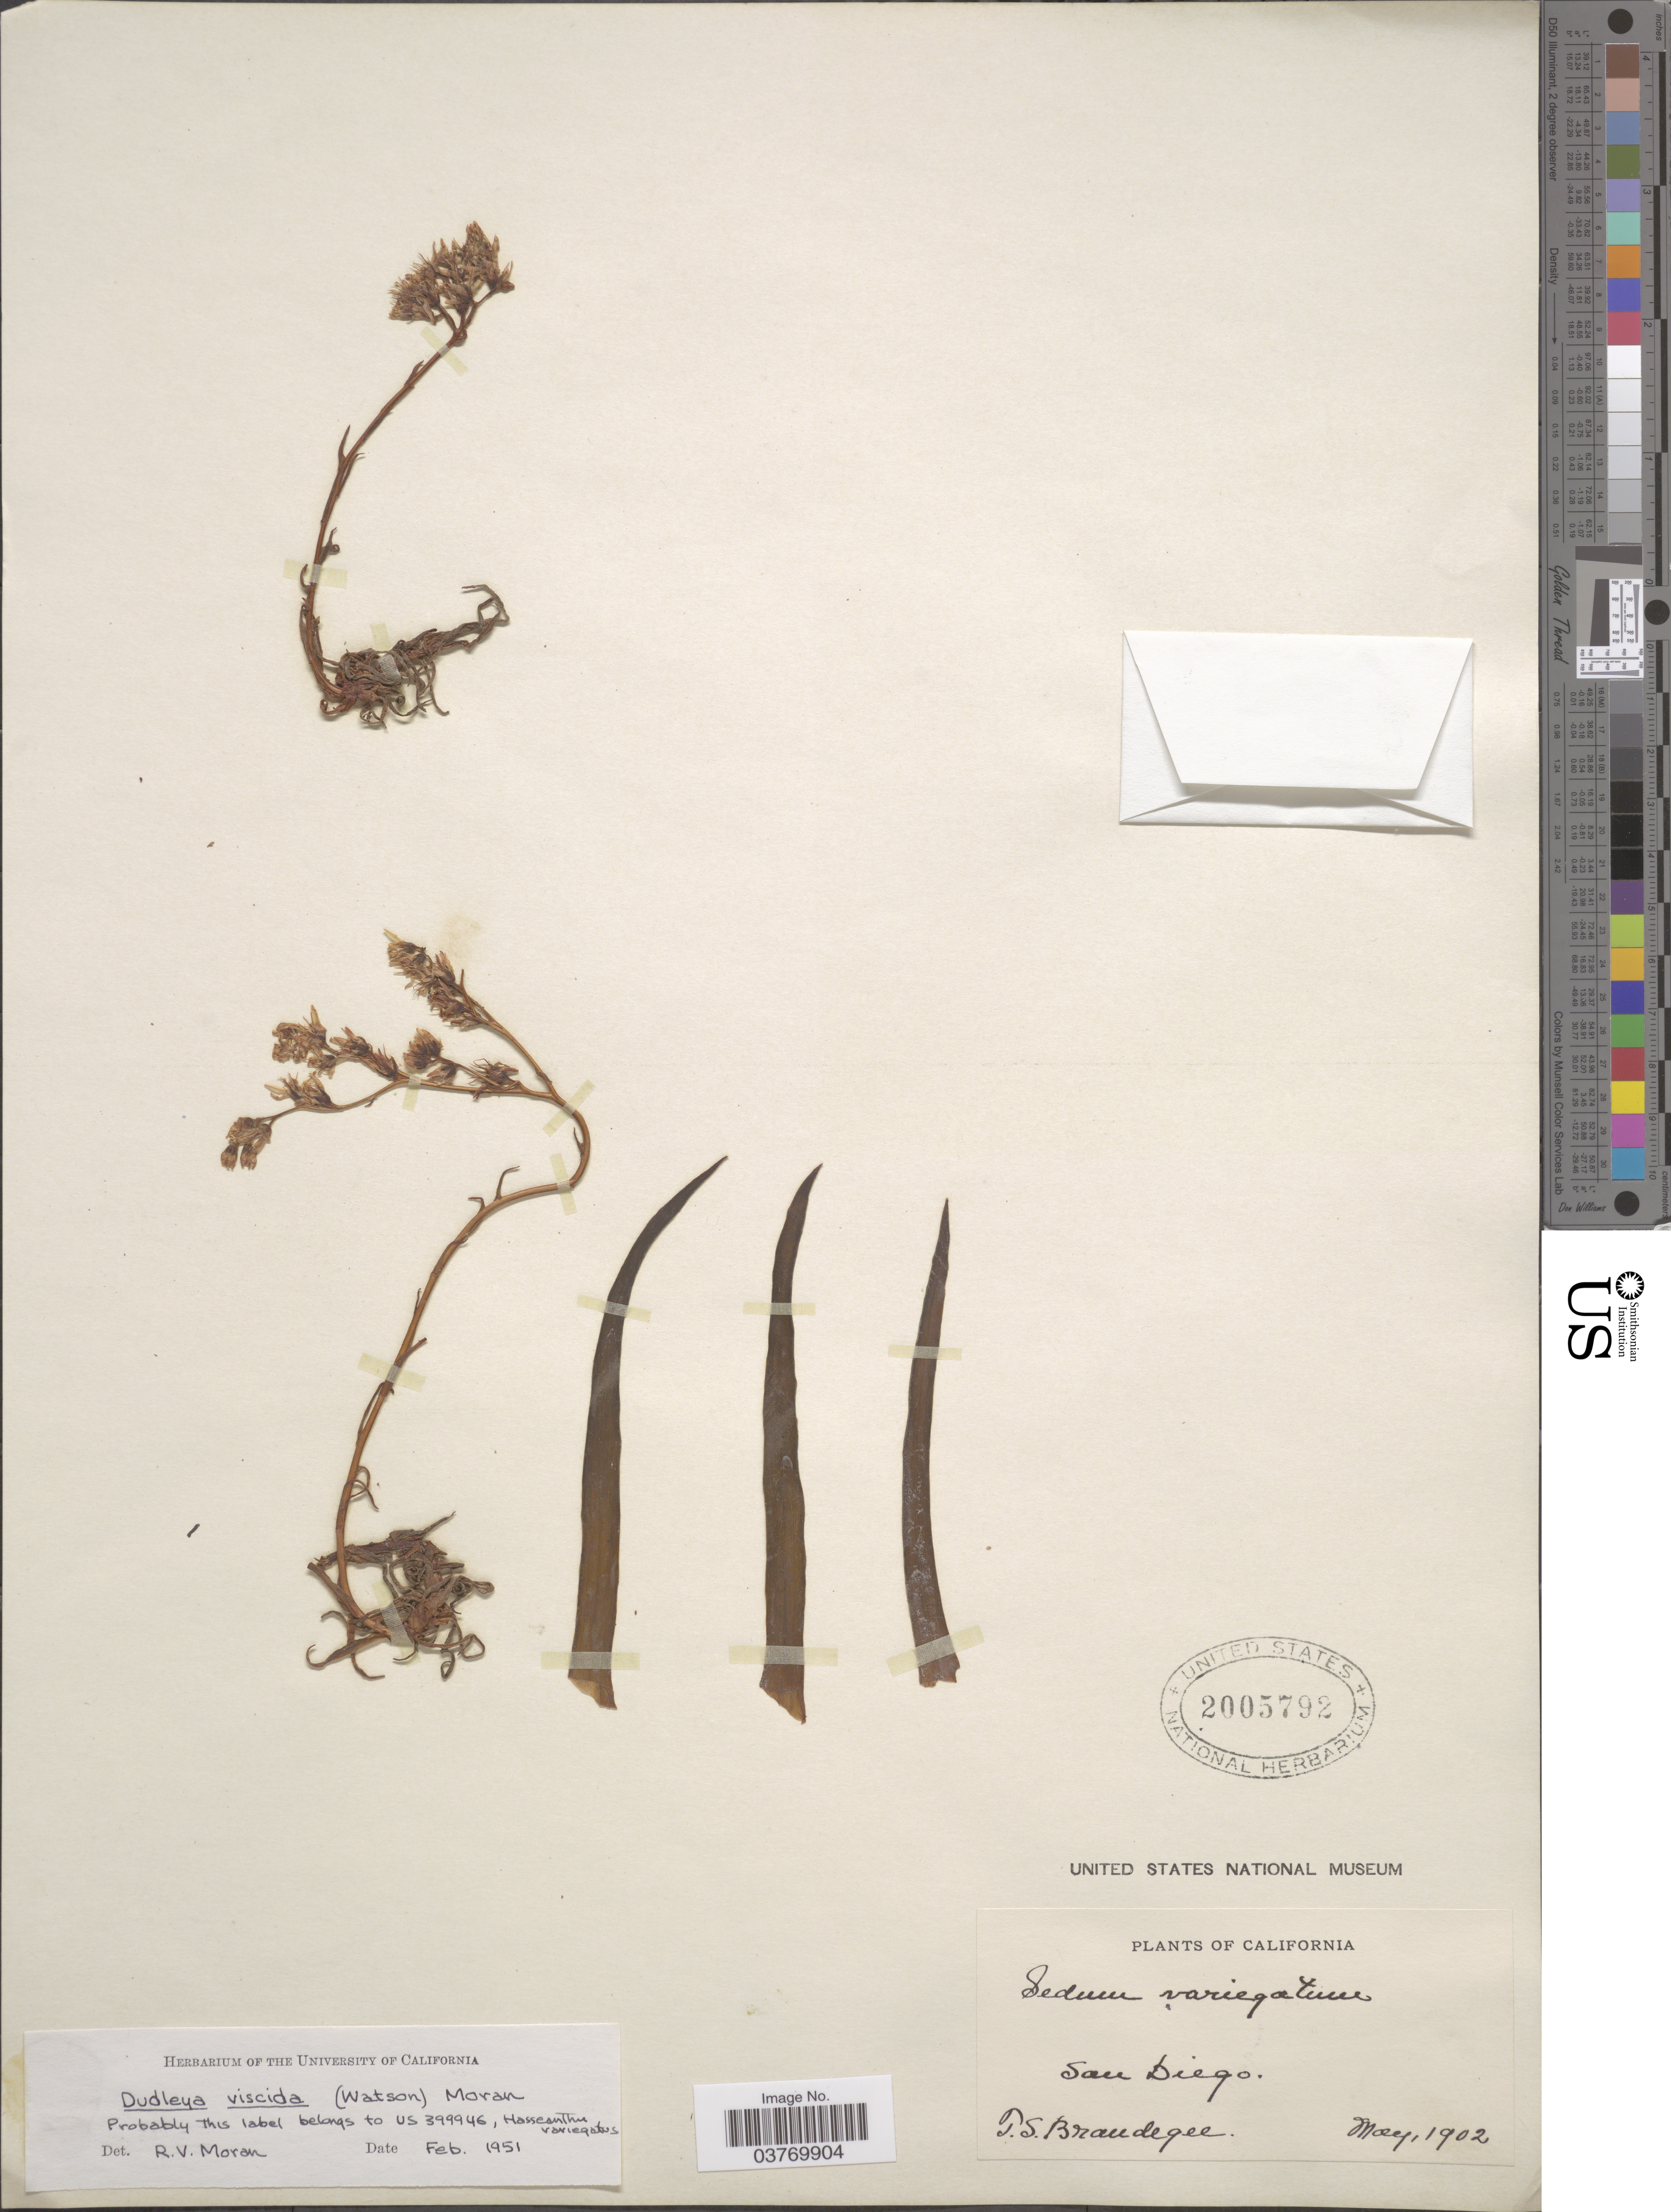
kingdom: Plantae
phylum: Tracheophyta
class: Magnoliopsida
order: Saxifragales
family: Crassulaceae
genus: Dudleya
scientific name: Dudleya viscida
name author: (S. Watson) Moran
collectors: T. S. Brandegee (herbarium)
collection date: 1902-05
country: United States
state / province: California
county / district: San Diego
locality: San Diego.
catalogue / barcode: US 2005792